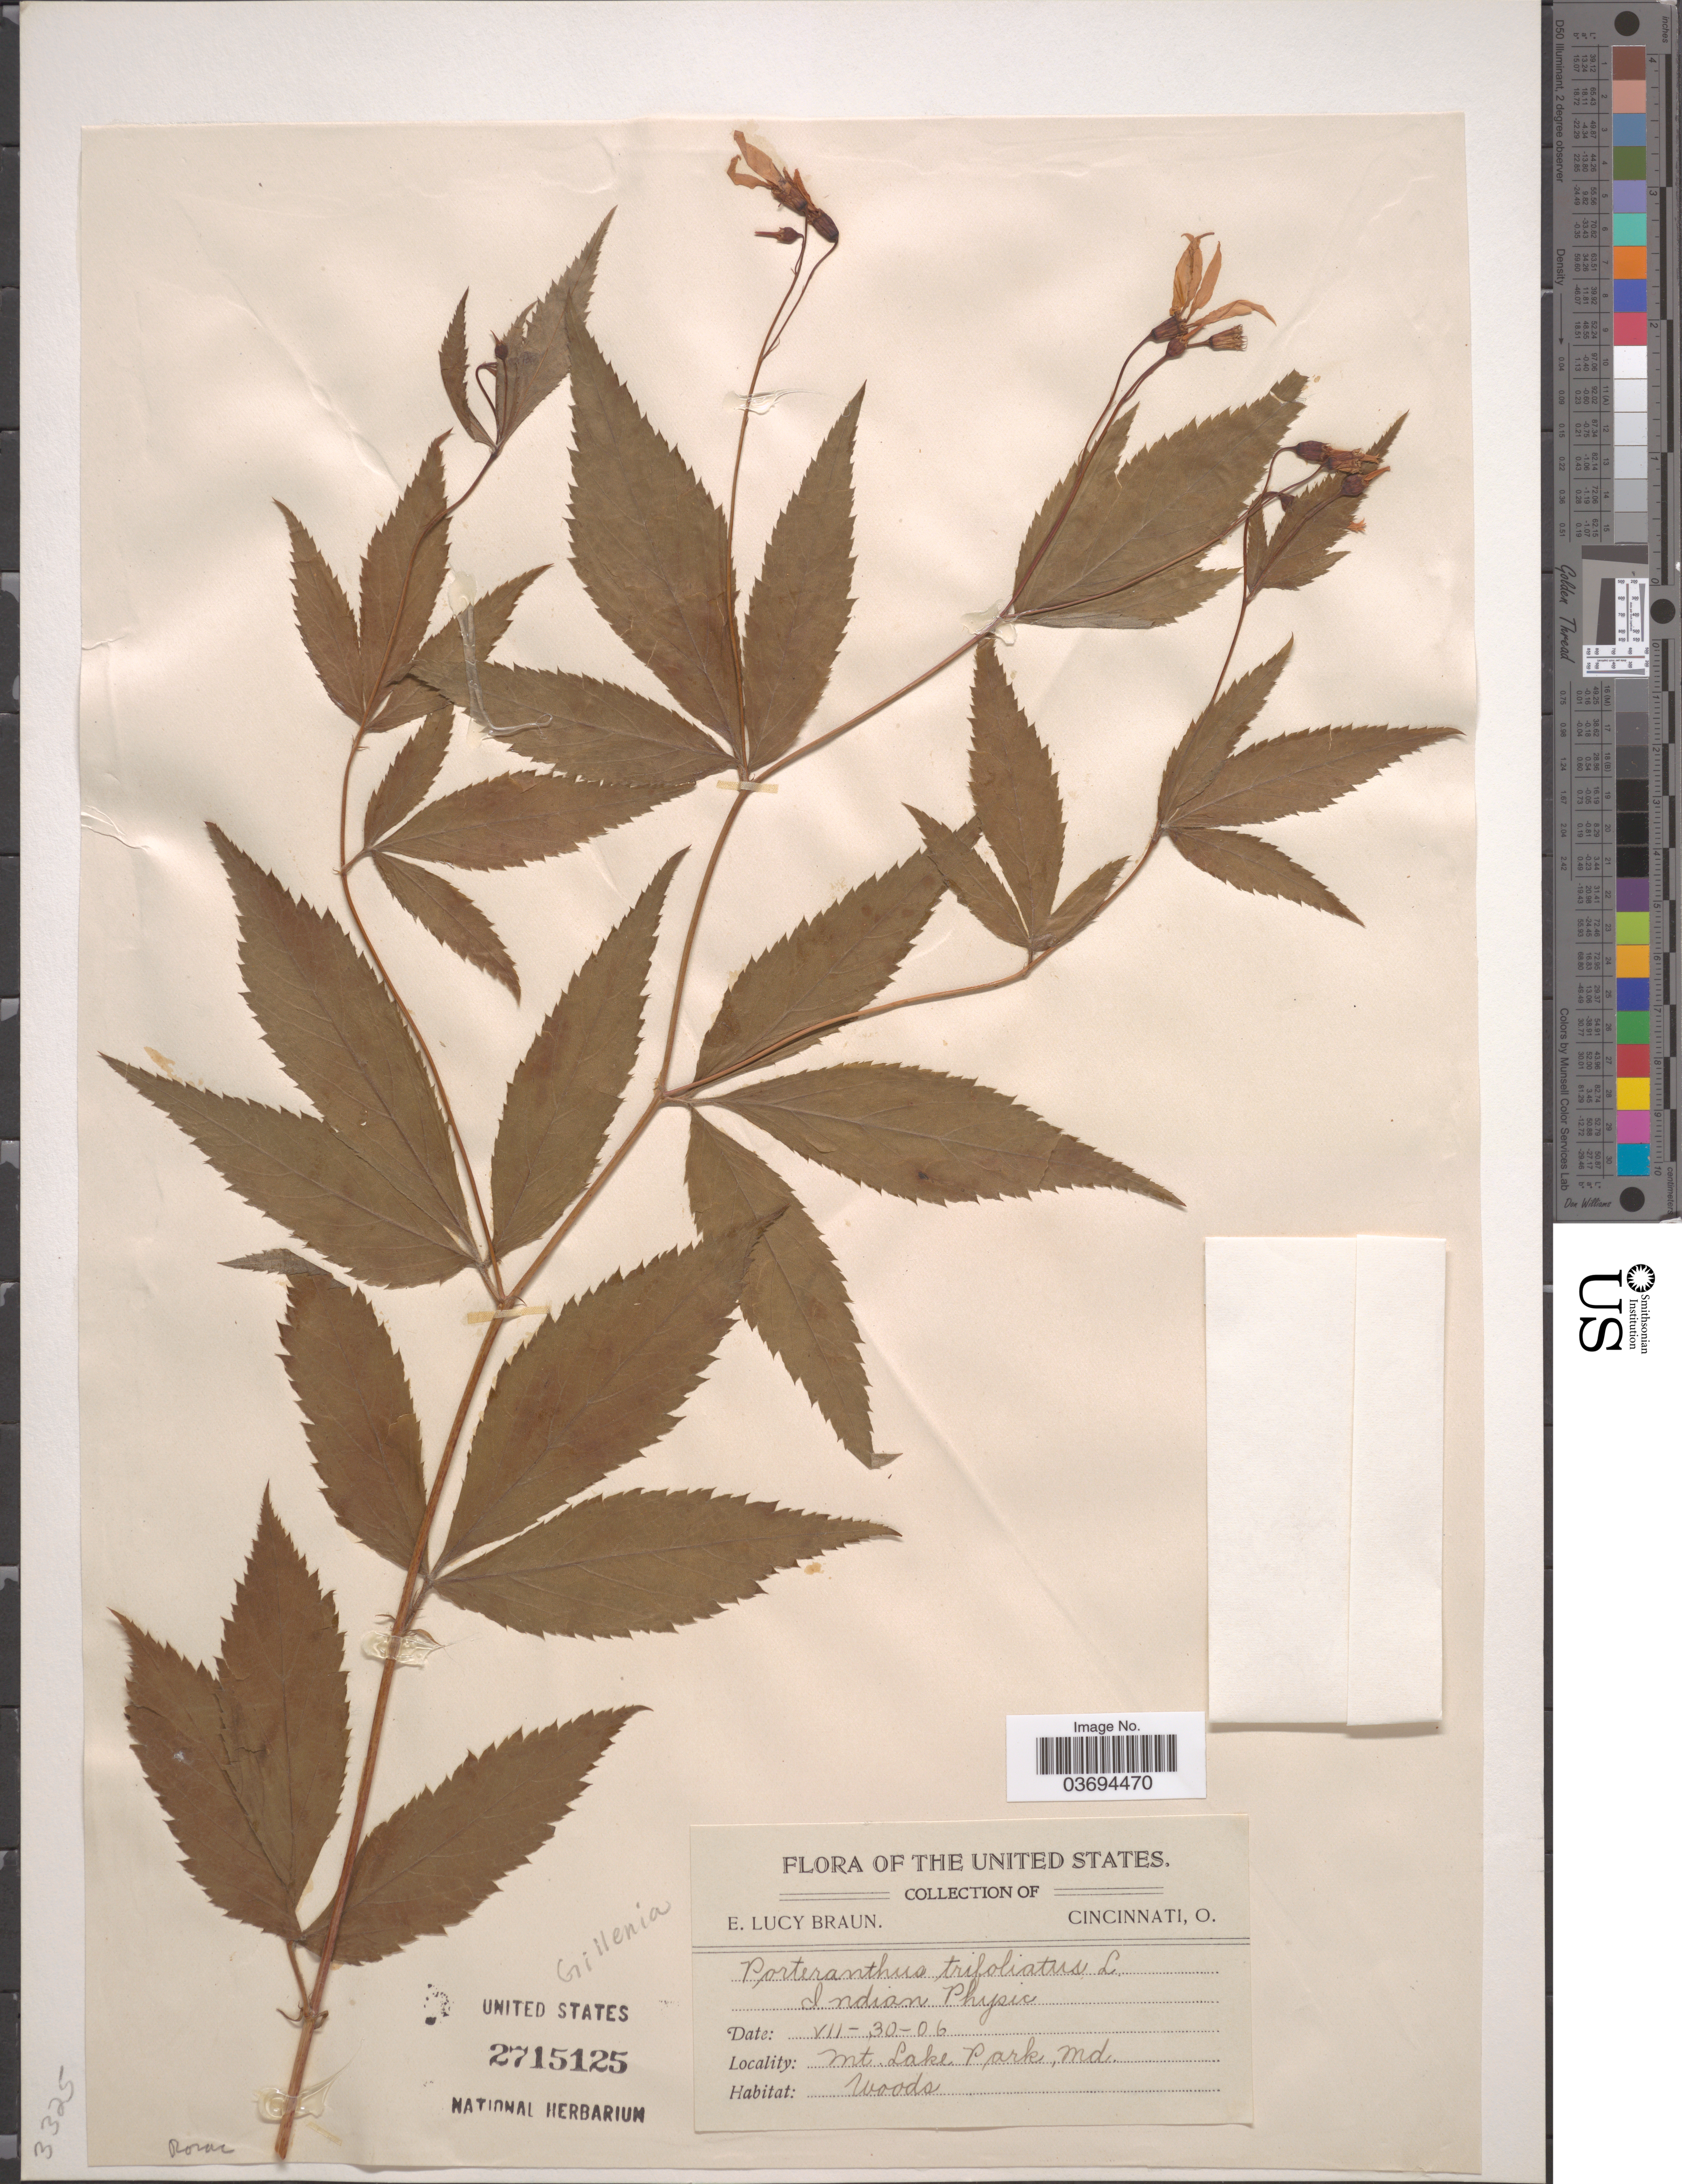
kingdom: Plantae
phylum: Tracheophyta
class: Magnoliopsida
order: Rosales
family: Rosaceae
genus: Gillenia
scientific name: Gillenia trifoliata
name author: (L.) Moench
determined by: Strong, Mark T., (BOT), Smithsonian Institution - National Museum of Natural History (UNITED STATES)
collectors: E. L. Braun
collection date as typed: Transcribed d/m/y: 30/7/6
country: United States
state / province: Maryland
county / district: Garrett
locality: Mt. Lake Park.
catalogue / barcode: US 2715125